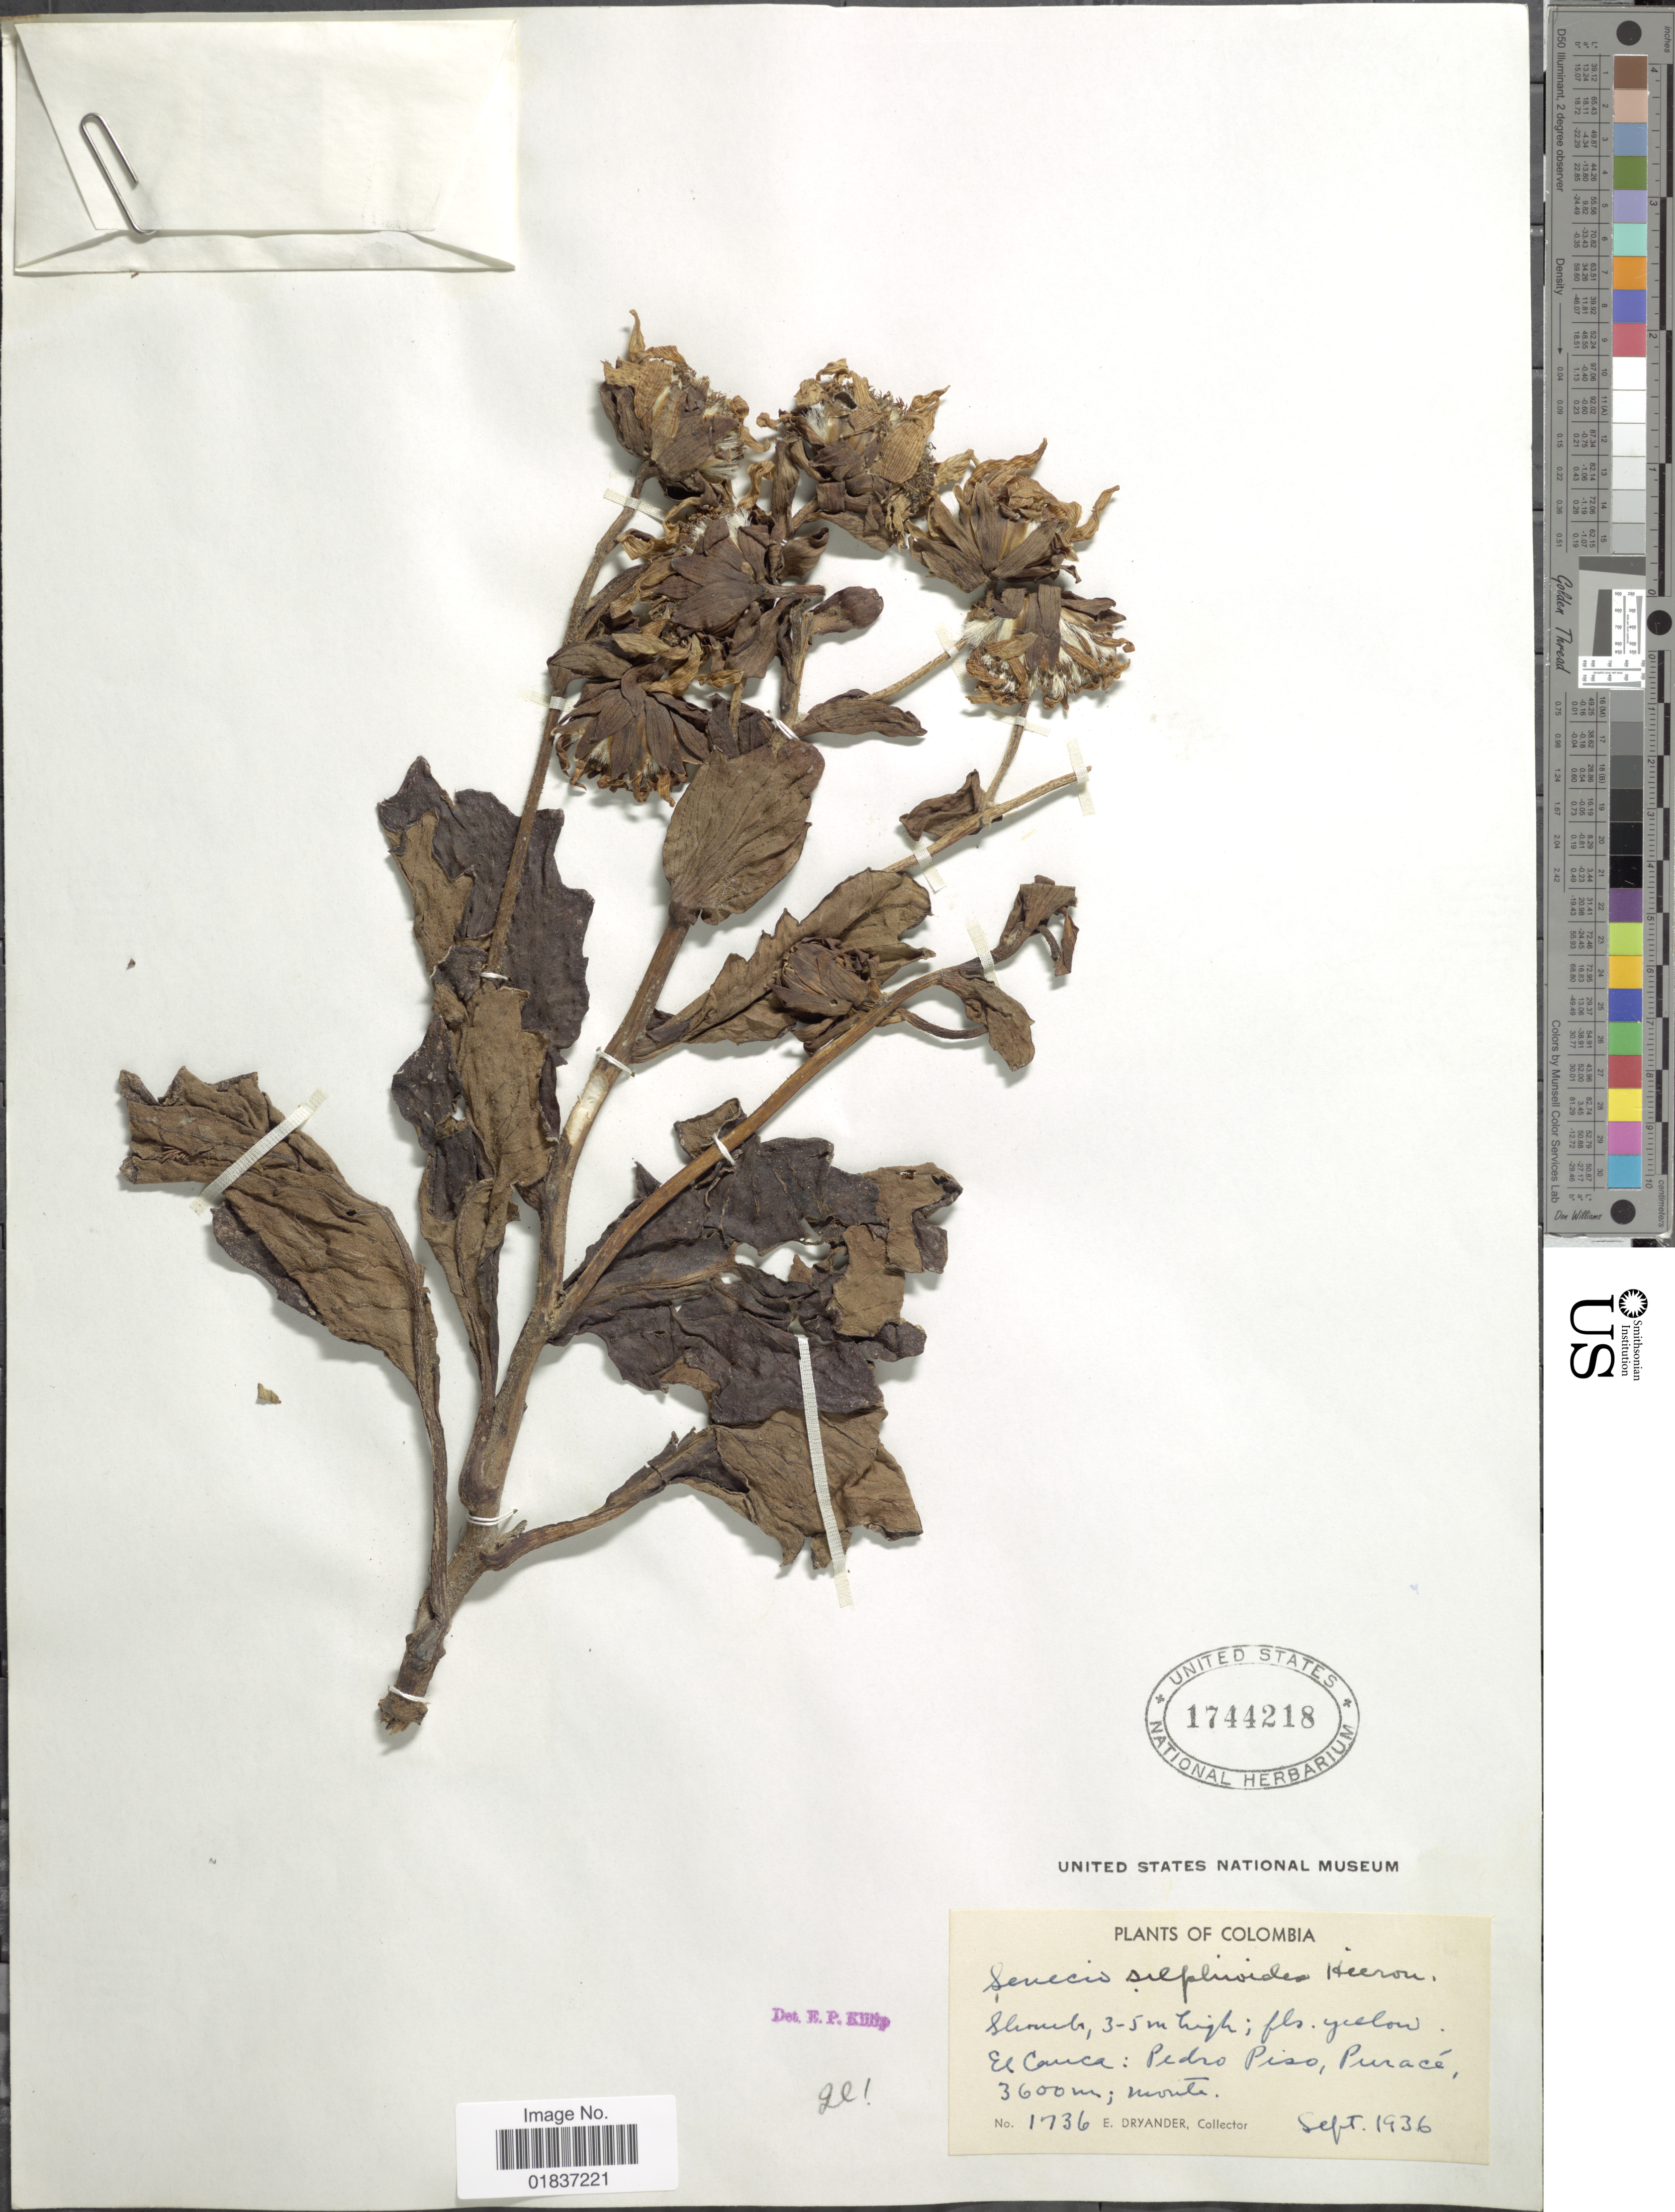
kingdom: Plantae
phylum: Tracheophyta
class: Magnoliopsida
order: Asterales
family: Asteraceae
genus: Senecio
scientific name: Senecio silphioides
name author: Hieron.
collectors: E. Dryander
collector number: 1936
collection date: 1936-09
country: Colombia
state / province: Cauca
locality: El Cauca: Pedro Piso, Purace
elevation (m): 3600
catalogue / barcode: US 1744218